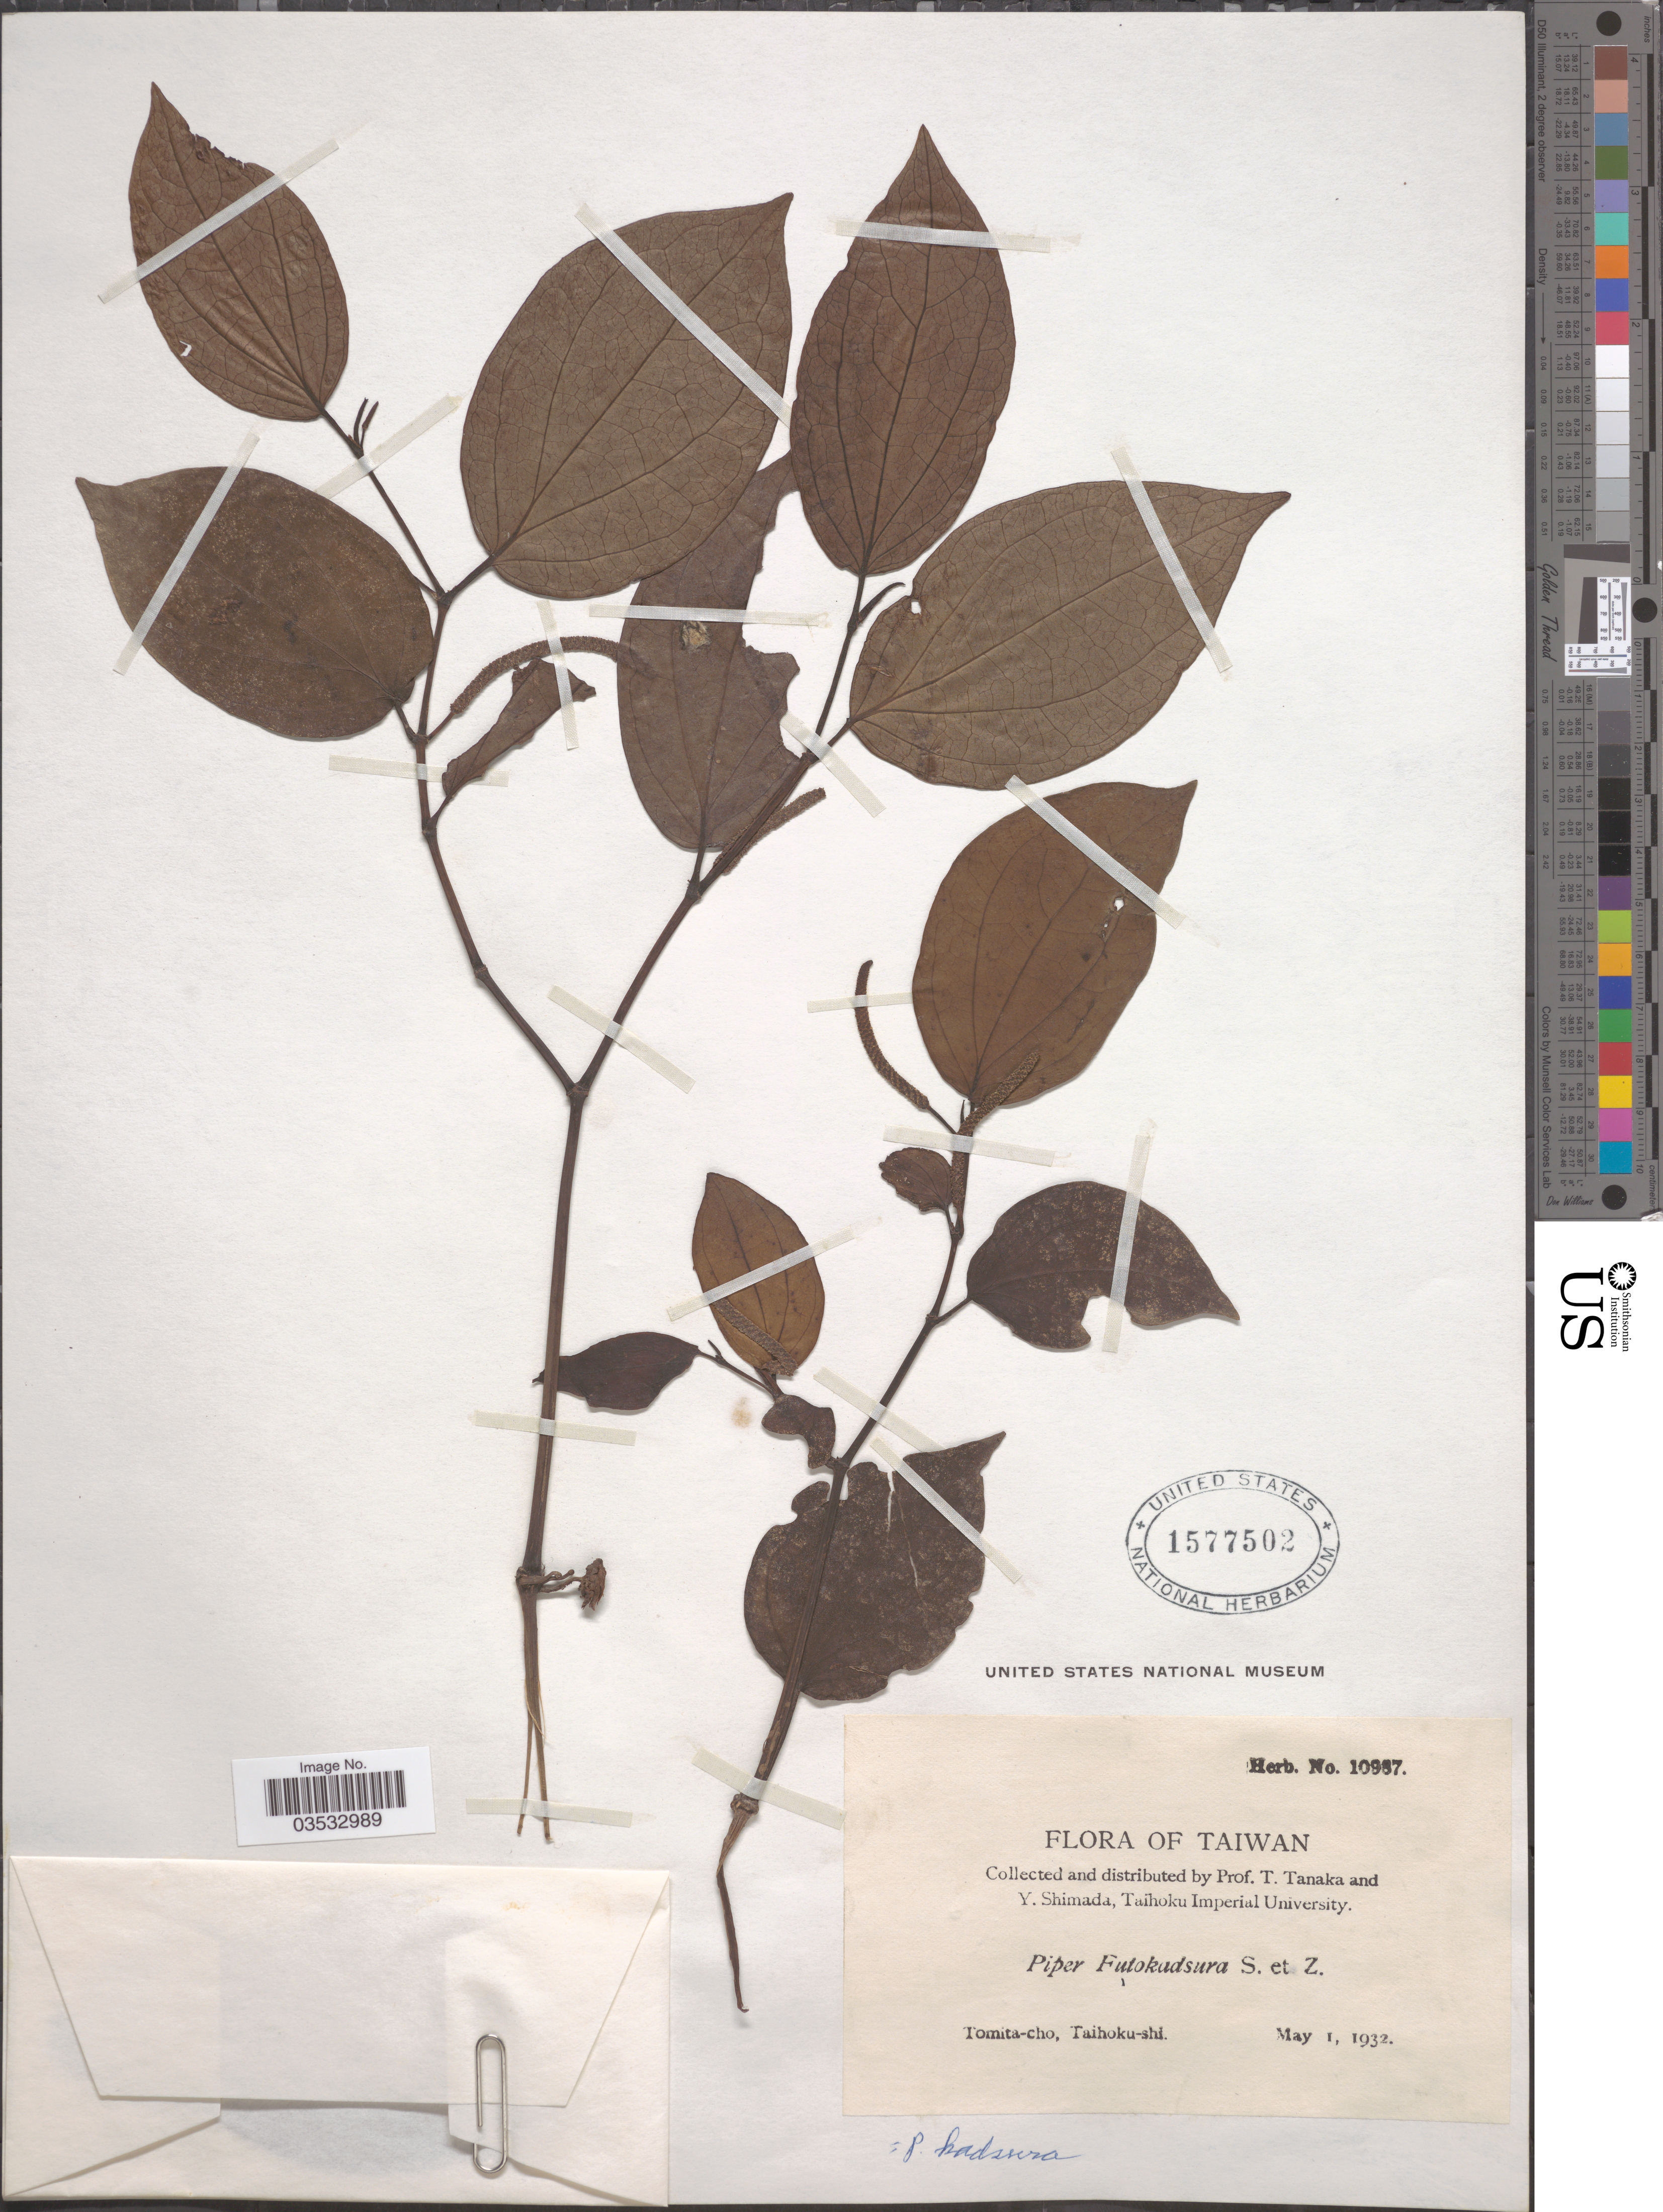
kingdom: Plantae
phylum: Tracheophyta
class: Magnoliopsida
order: Piperales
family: Piperaceae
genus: Piper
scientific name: Piper kadsura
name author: (Choisy) Ohwi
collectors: T. Tanaka & Y. Shimada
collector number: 10957*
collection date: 1932-05-01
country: Taiwan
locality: Tomita-cho, Taihoku-shi.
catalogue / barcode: US 1577502